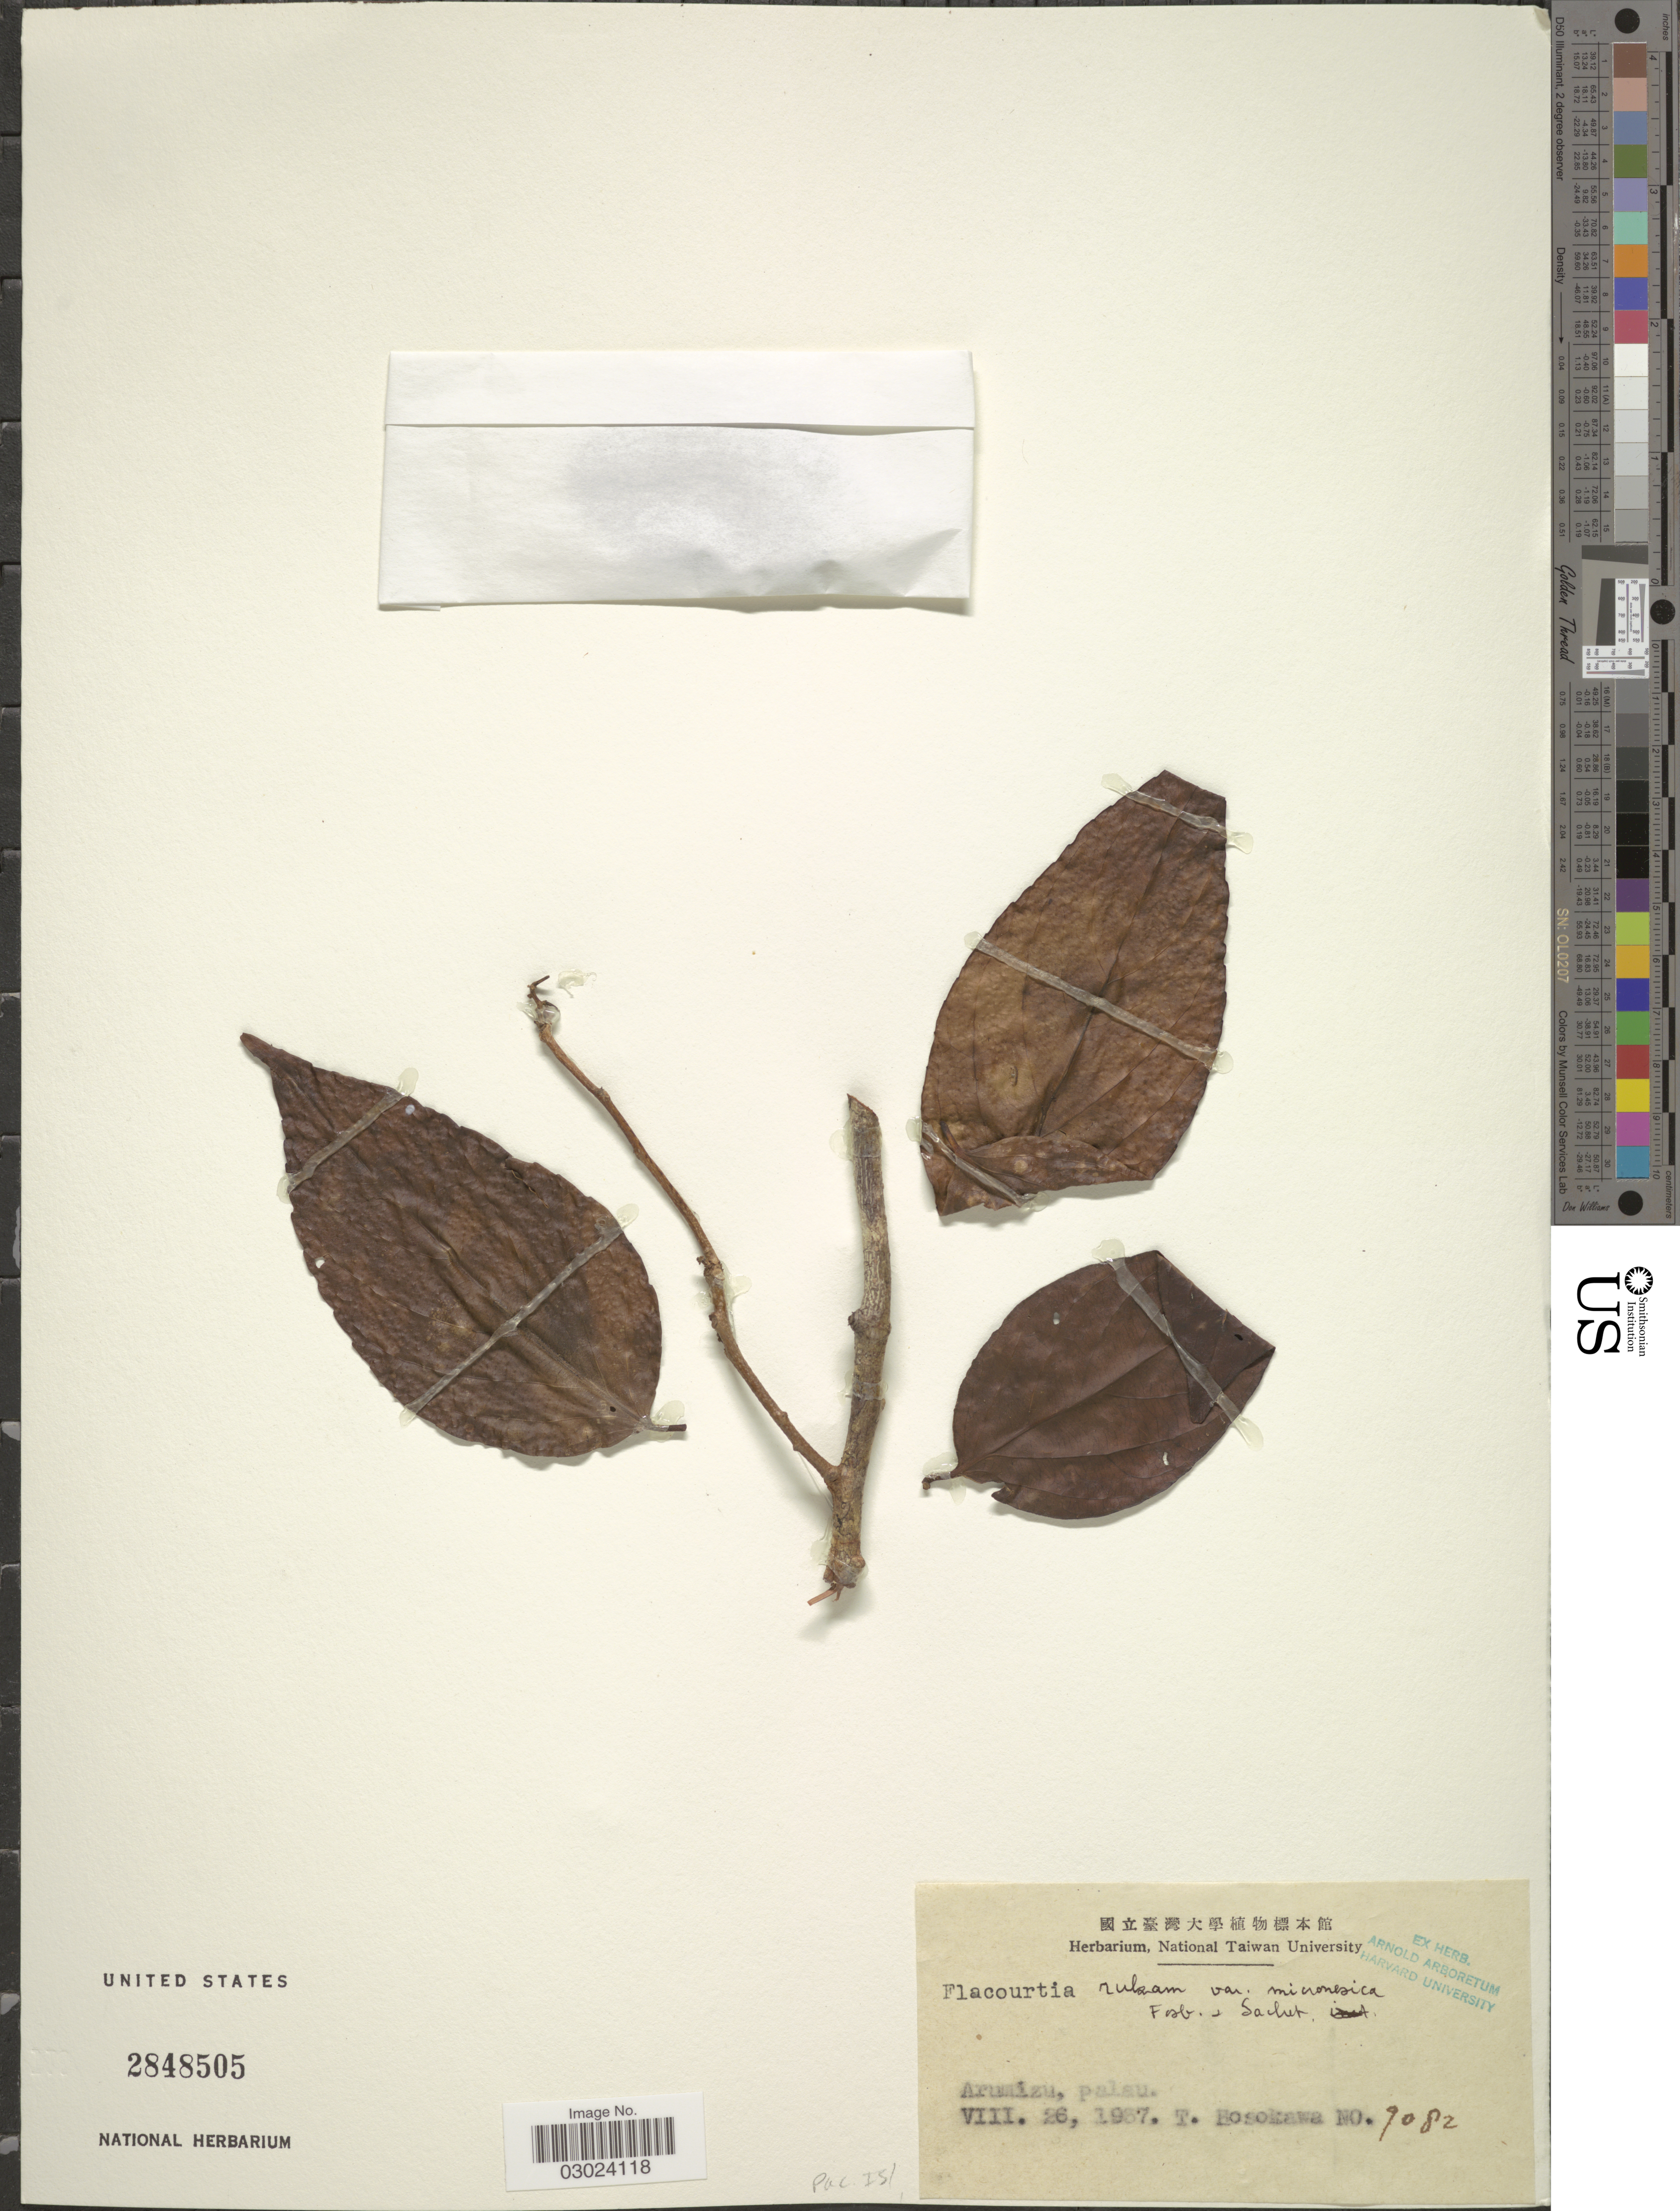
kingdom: Plantae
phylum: Tracheophyta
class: Magnoliopsida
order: Malpighiales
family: Salicaceae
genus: Flacourtia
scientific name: Flacourtia rukam var. micronesica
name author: Fosberg & Sachet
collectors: T. Hosokawa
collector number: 9082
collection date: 1937-08-26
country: Palau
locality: Arumizu, palau.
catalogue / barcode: US 2848505